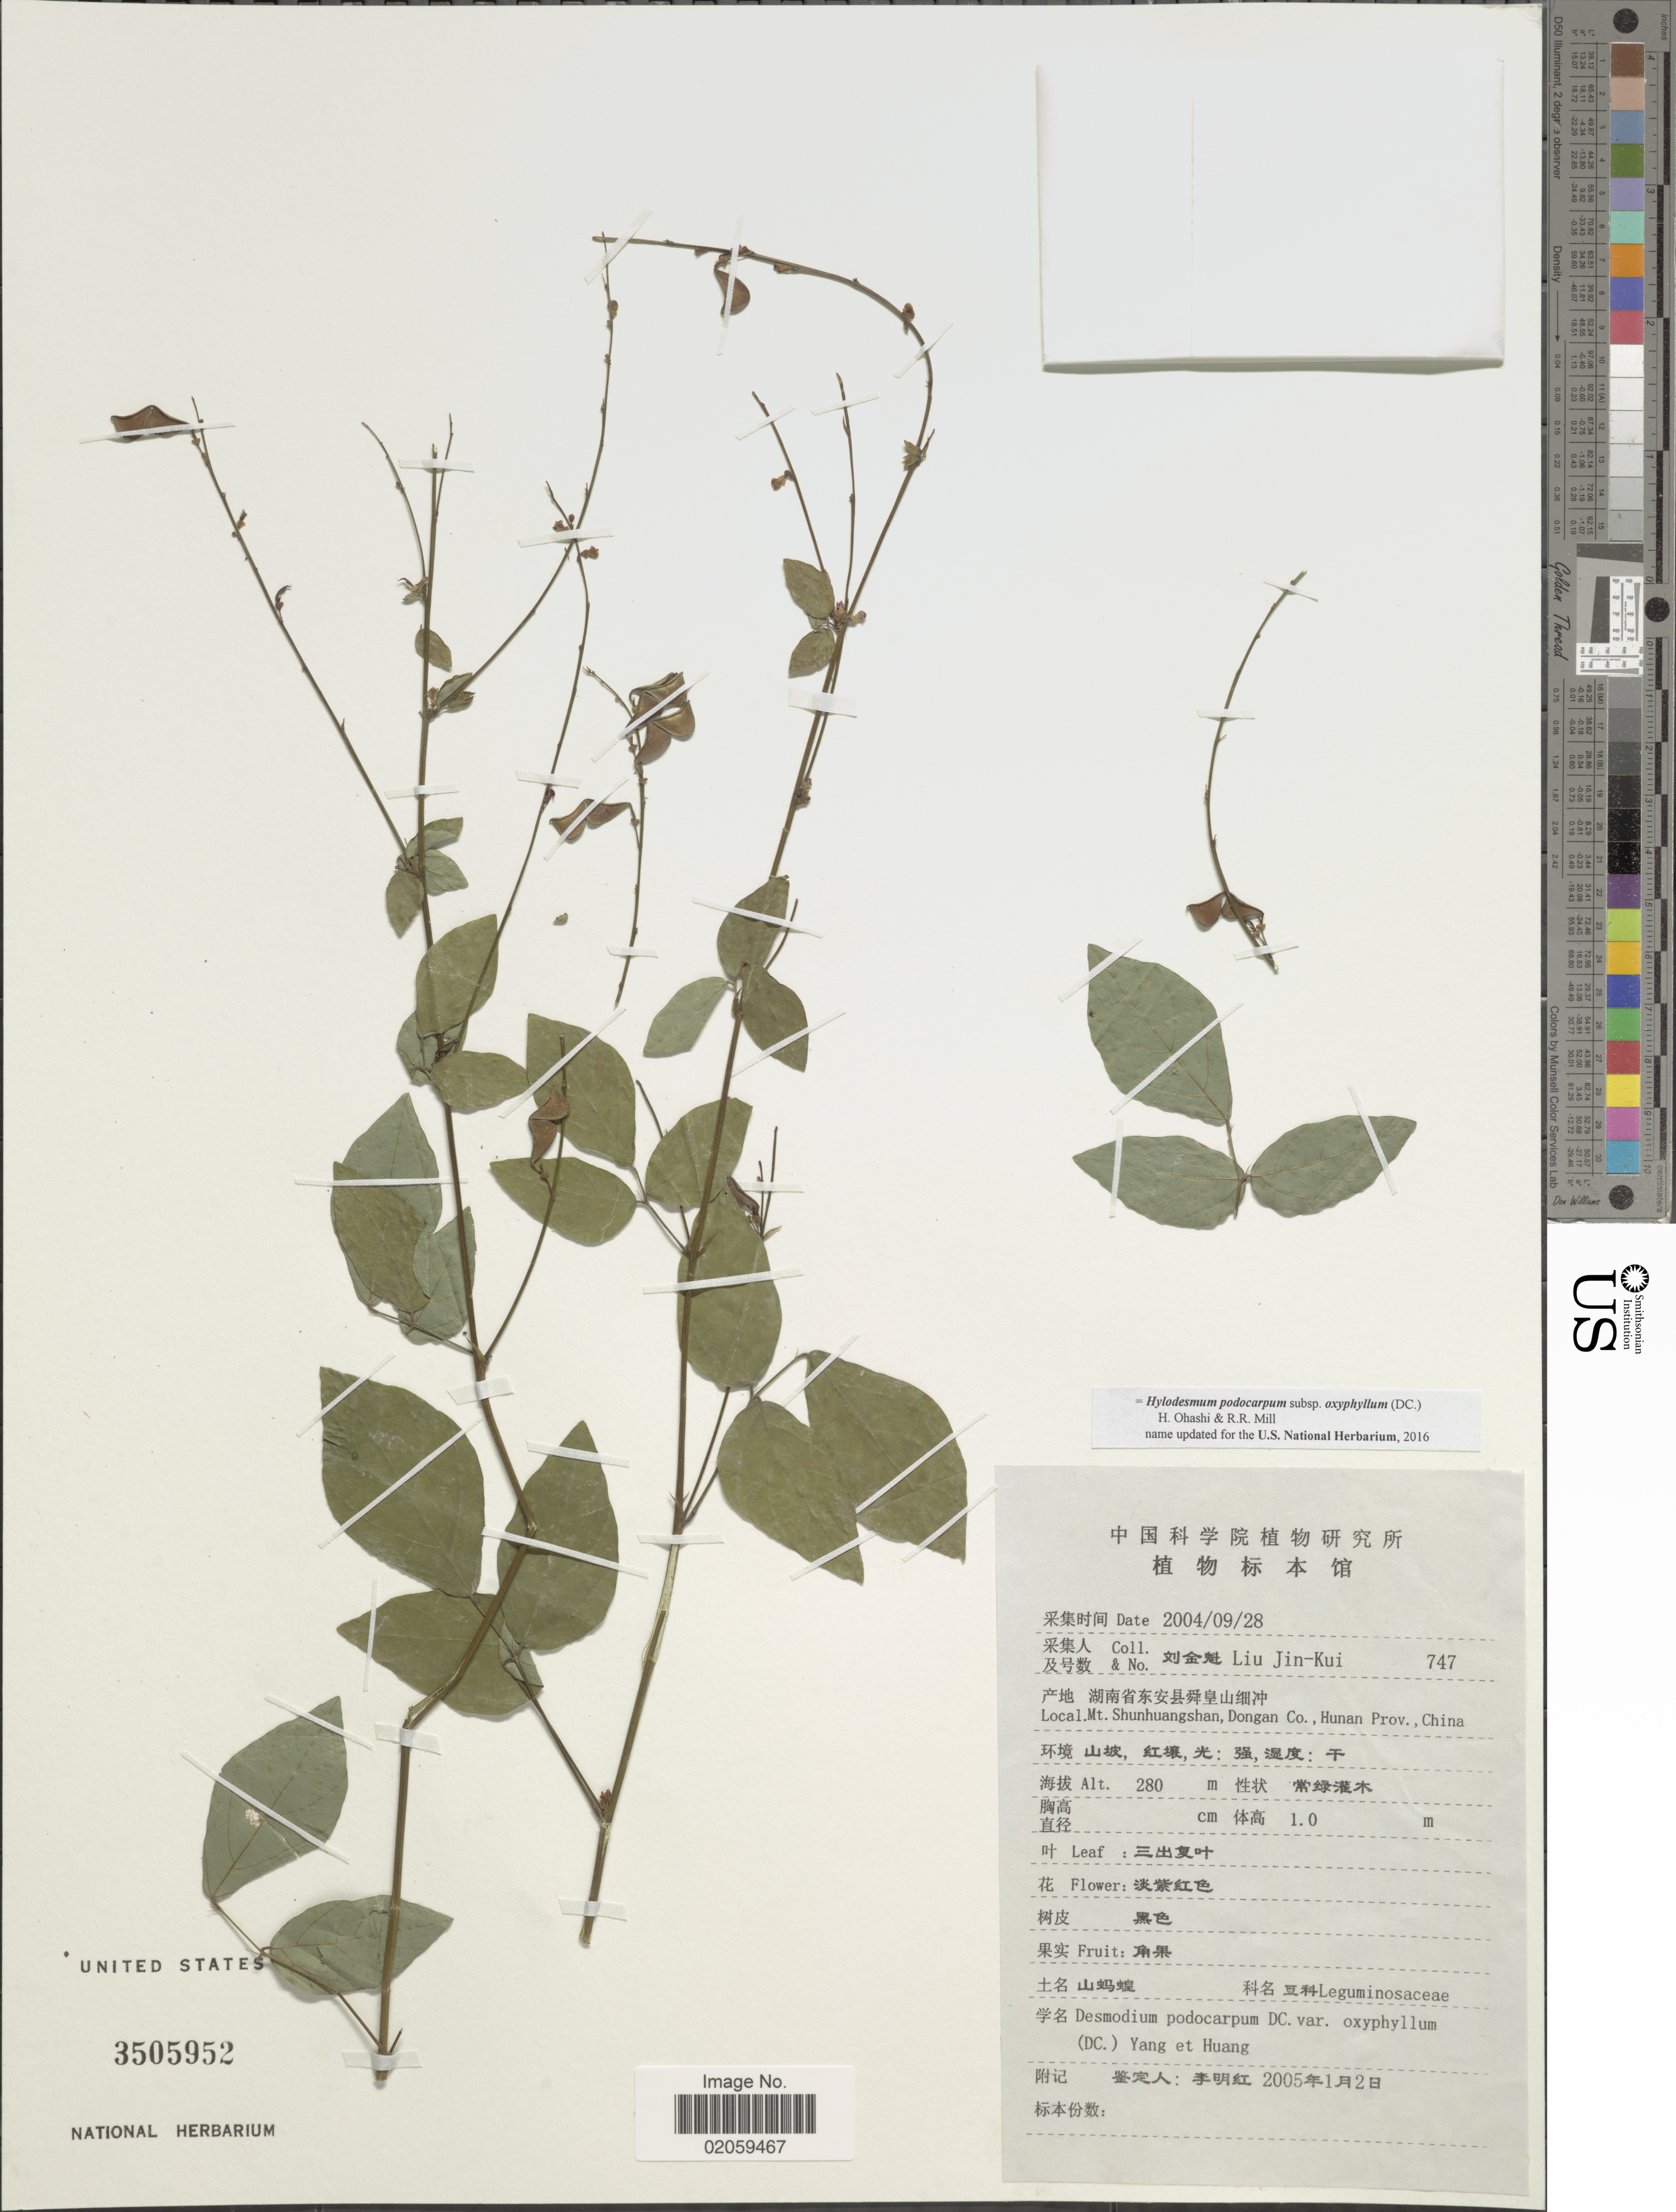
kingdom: Plantae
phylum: Tracheophyta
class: Magnoliopsida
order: Fabales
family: Fabaceae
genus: Hylodesmum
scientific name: Hylodesmum podocarpum subsp. oxyphyllum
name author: (DC.) H. Ohashi & R.R. Mill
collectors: Liu Jin-Kui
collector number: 747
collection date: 2004-09-28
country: China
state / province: Hunan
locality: Mt. Shunhuangshan, Dongan Co.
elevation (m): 280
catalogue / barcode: US 3505952